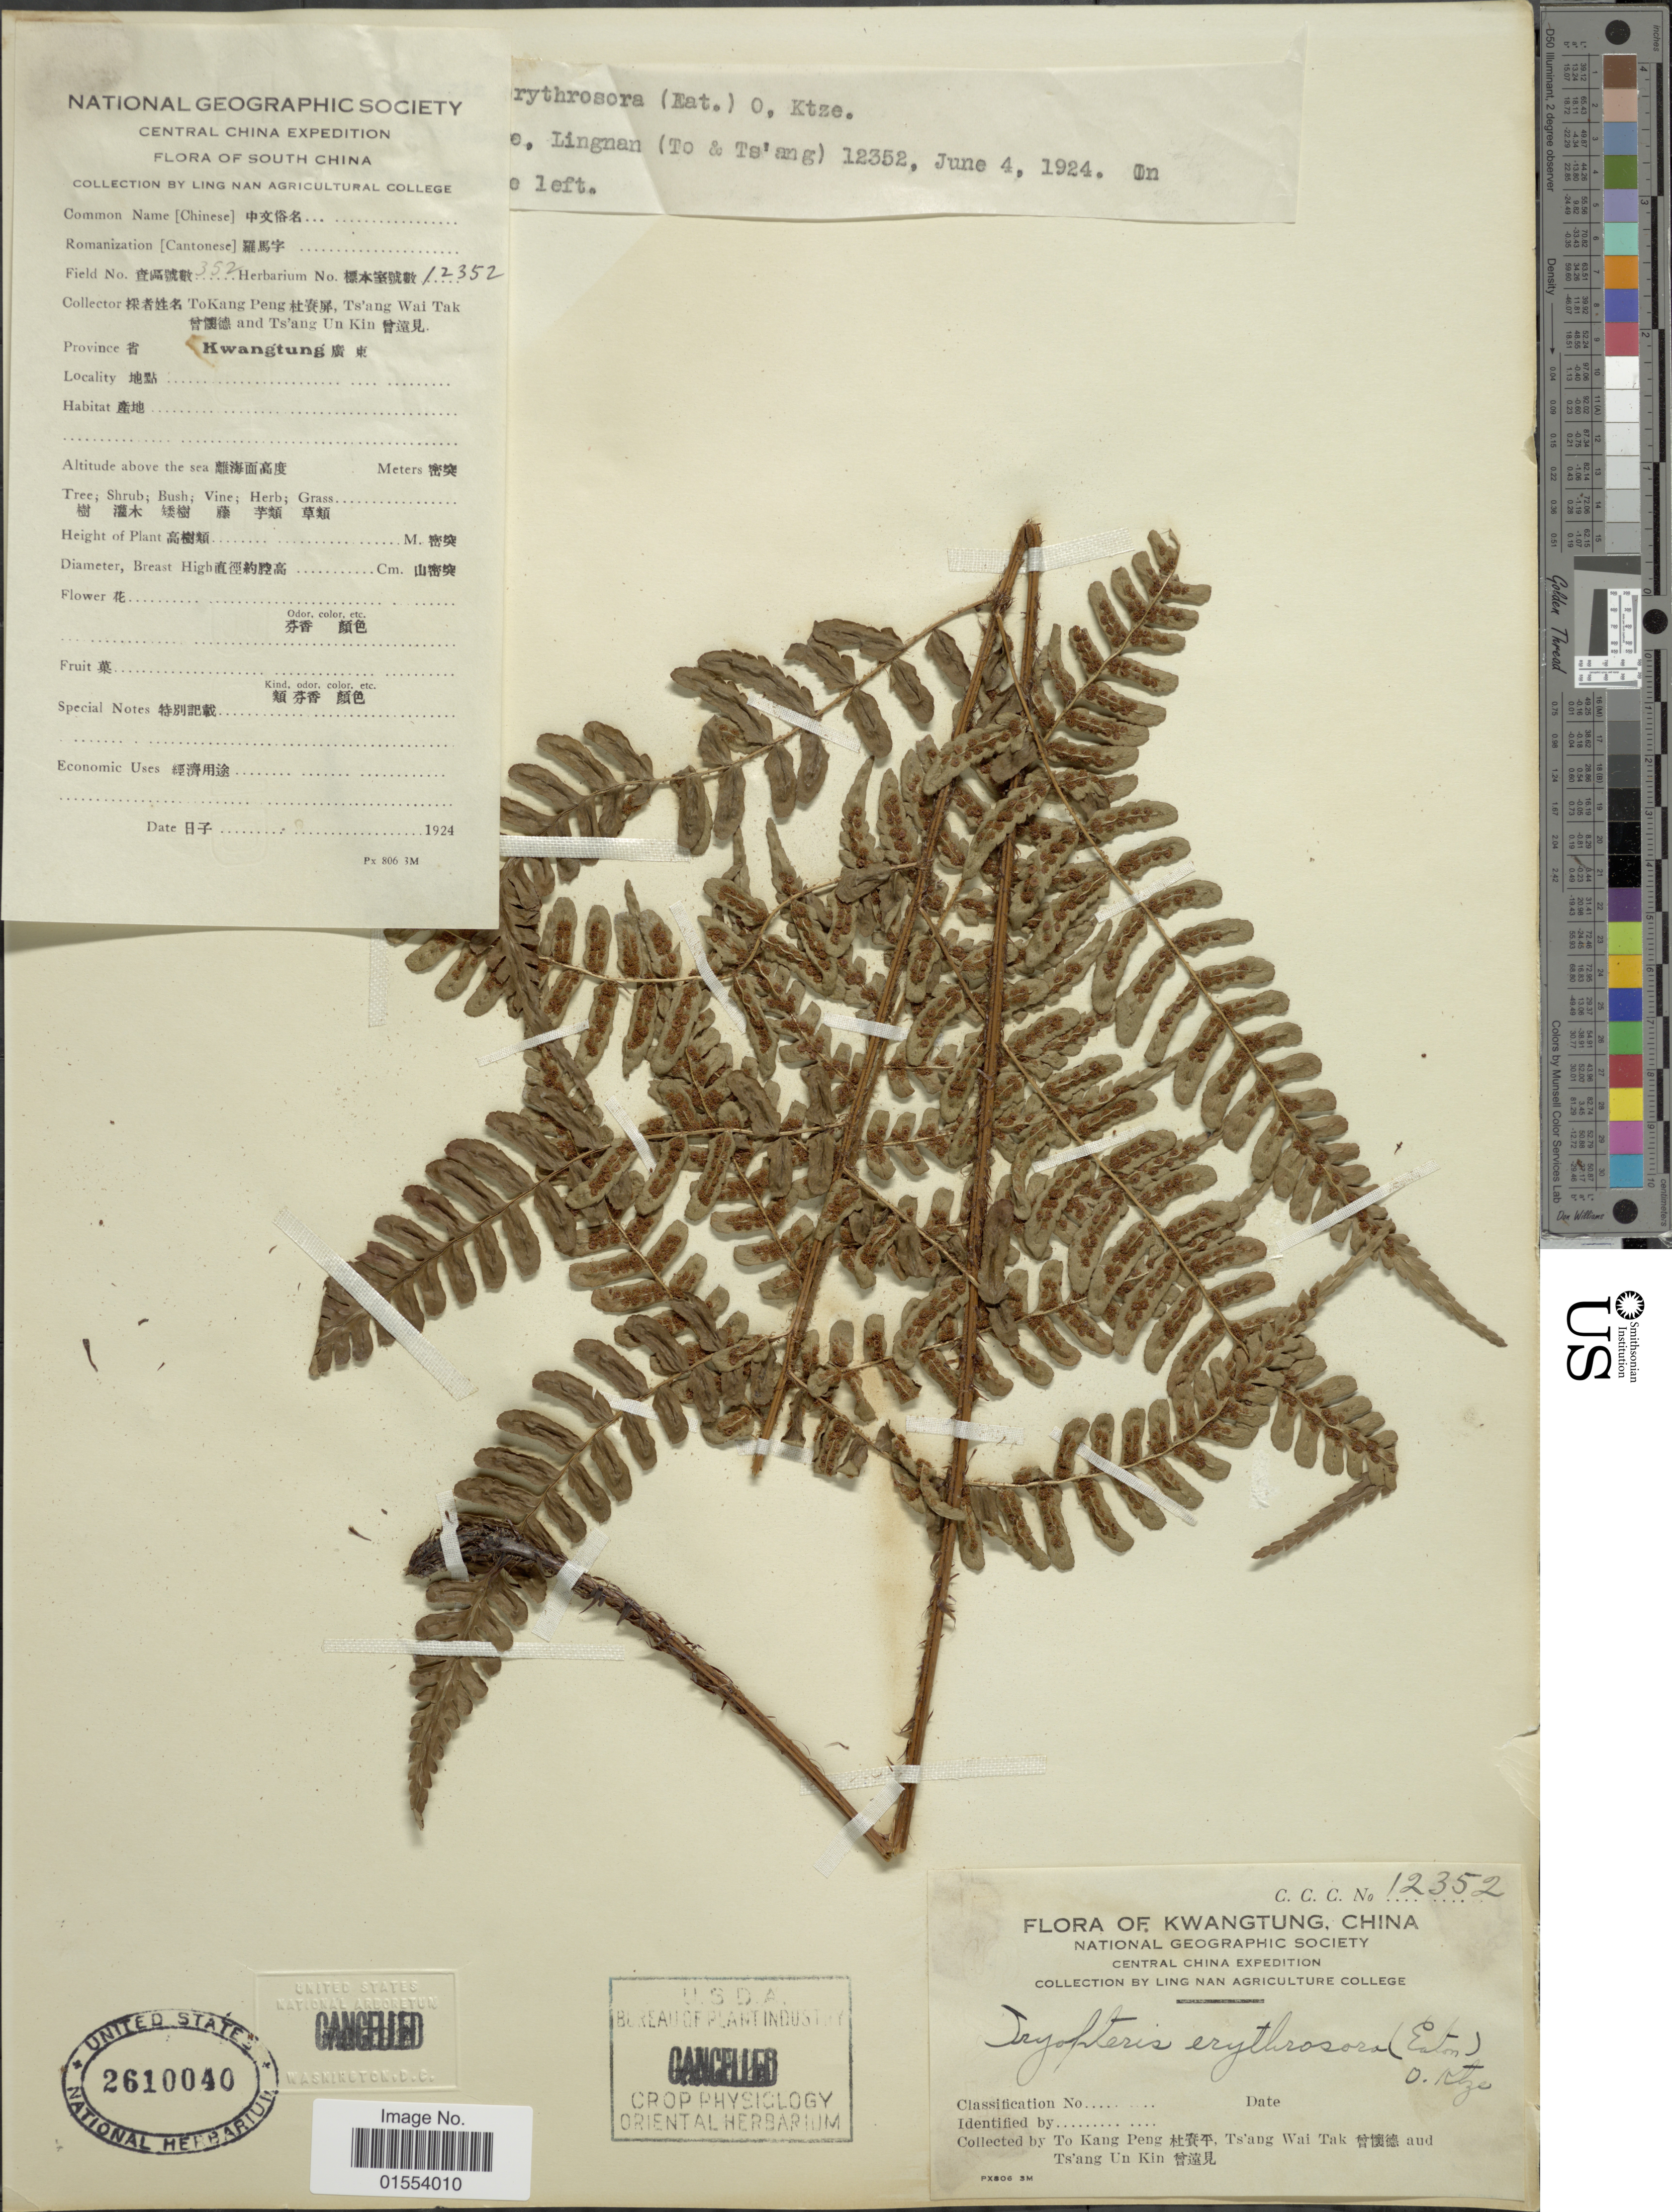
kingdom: Plantae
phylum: Tracheophyta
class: Polypodiopsida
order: Polypodiales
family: Dryopteridaceae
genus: Dryopteris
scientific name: Dryopteris erythrosora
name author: (D.C. Eaton) Kuntze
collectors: T. K. Peng, W. T. Tsang & U. K. Tsang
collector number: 352/12352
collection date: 1924-06-06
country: China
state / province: Guangdong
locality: Province Kwangtung, South China.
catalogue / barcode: US 2610040